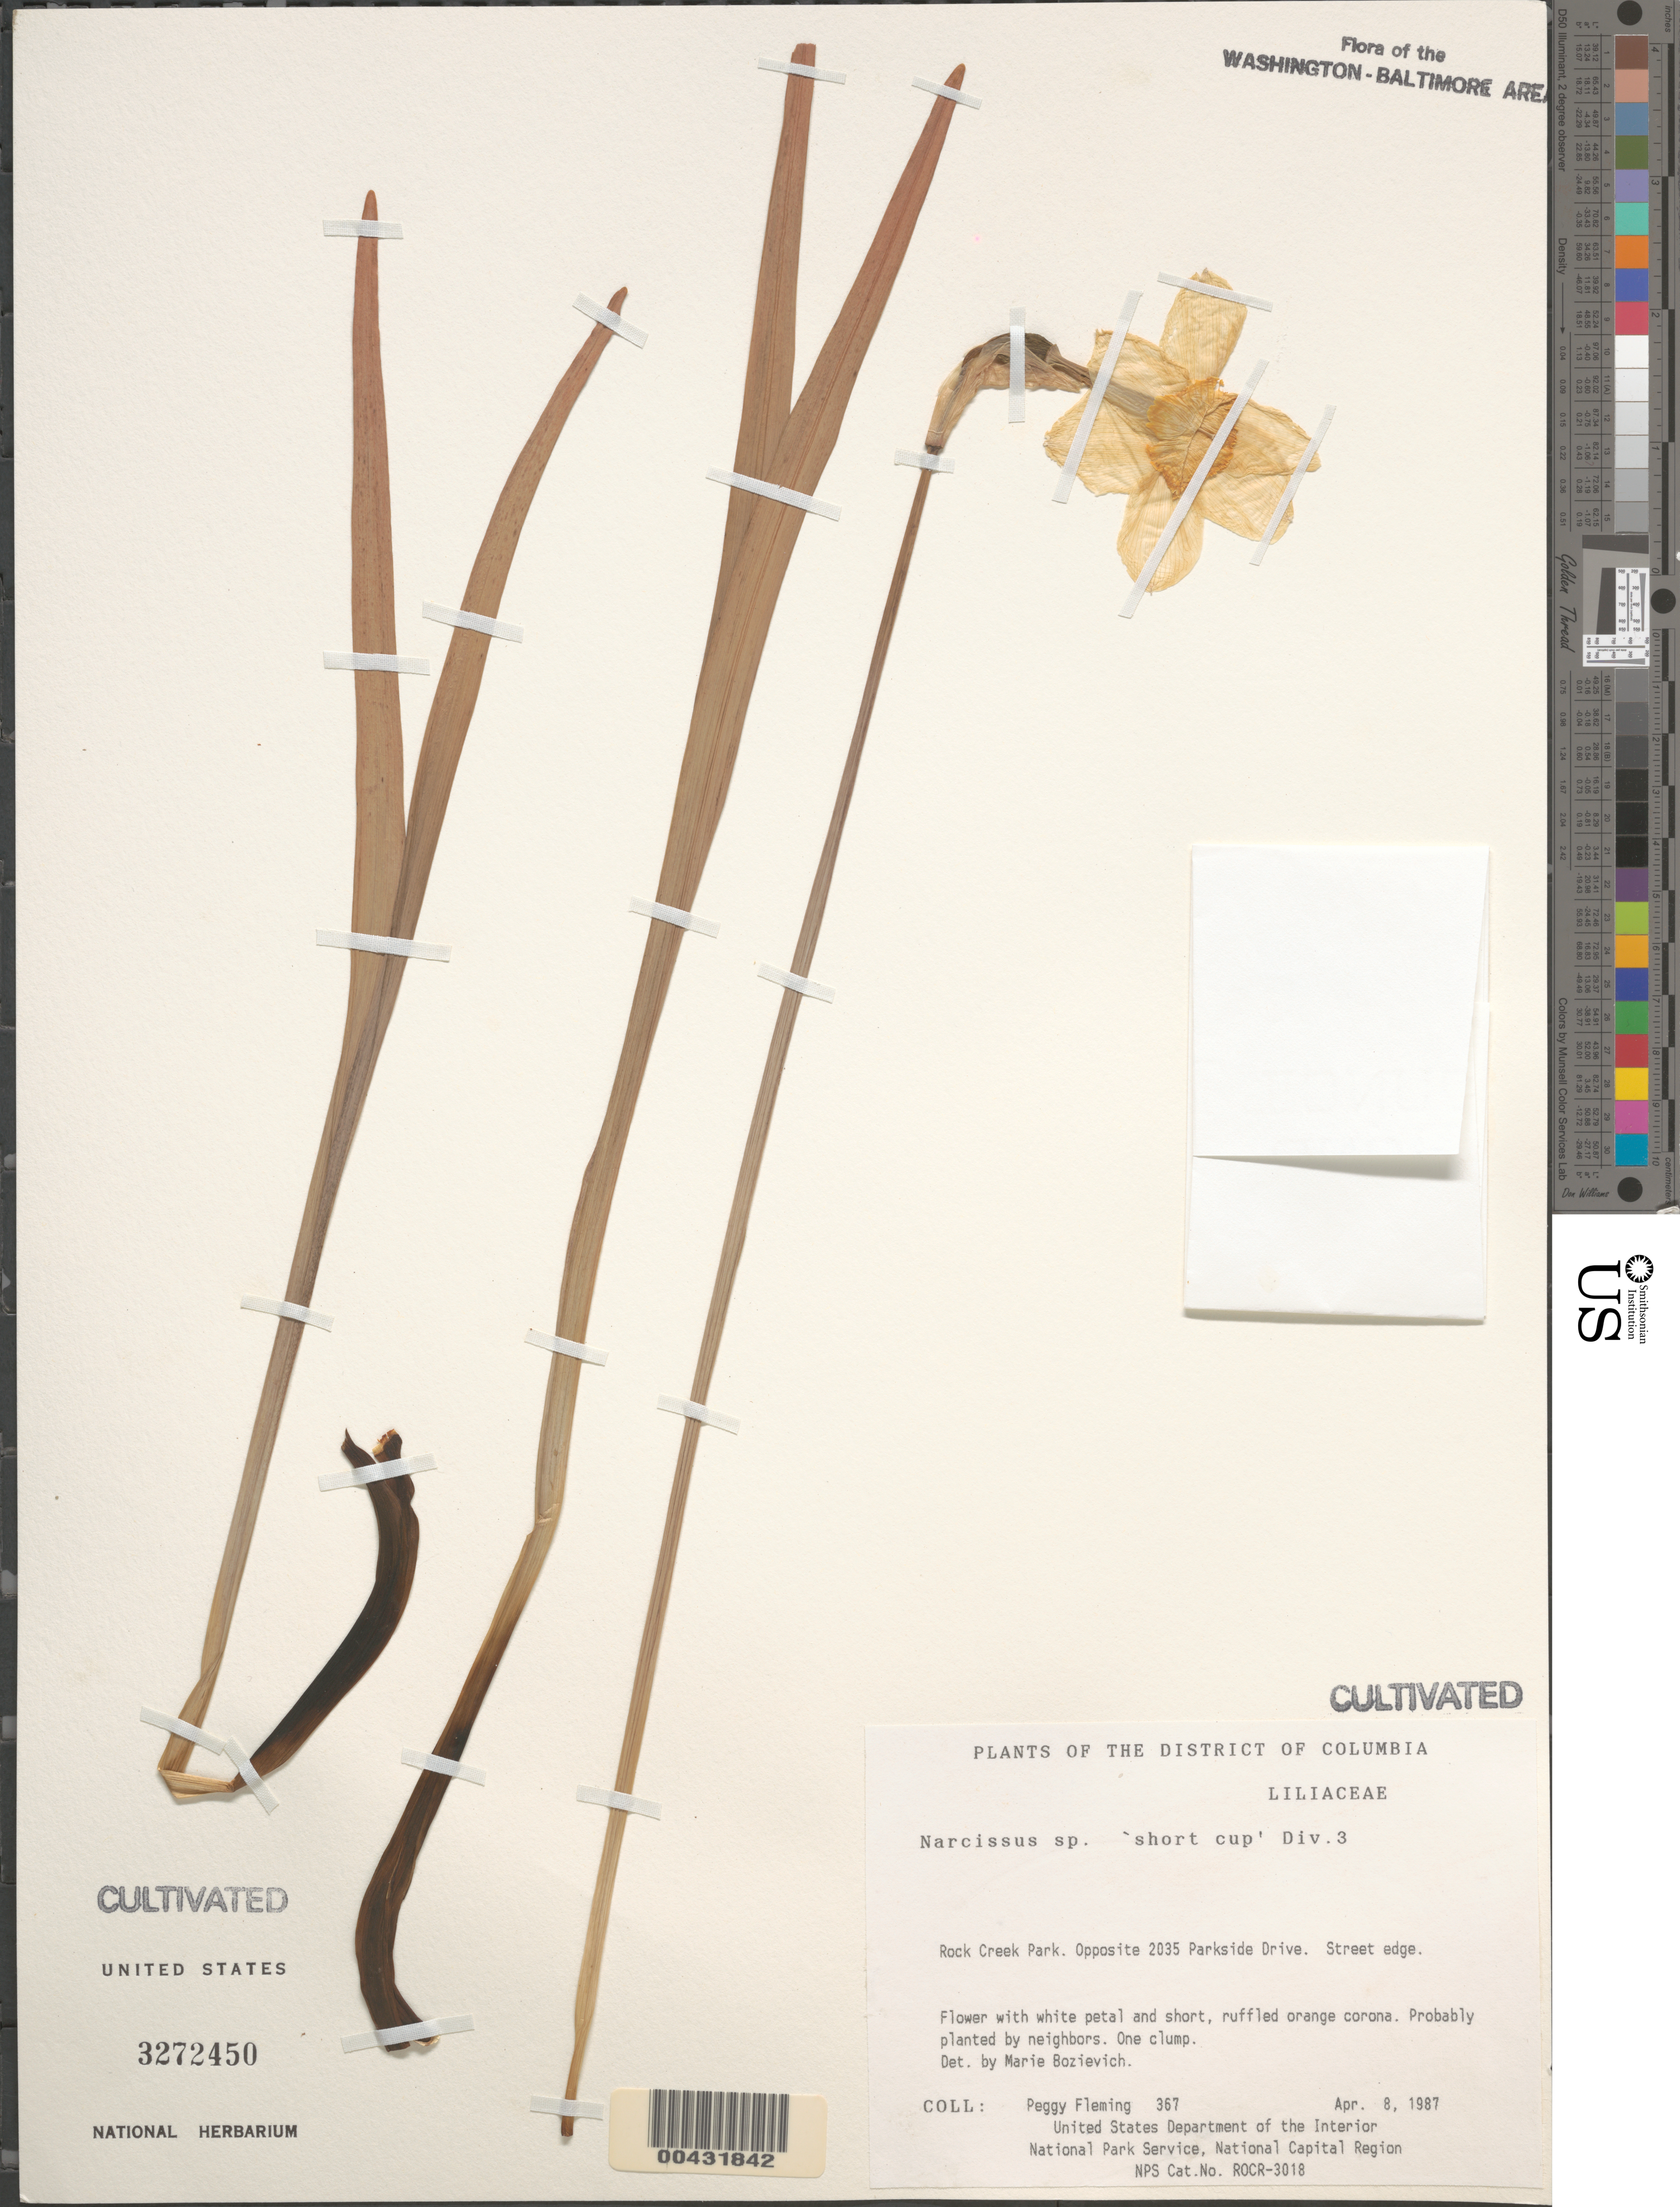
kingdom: Plantae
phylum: Tracheophyta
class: Liliopsida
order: Asparagales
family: Amaryllidaceae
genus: Narcissus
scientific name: Narcissus sp.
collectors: P. Fleming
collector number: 367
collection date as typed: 08 Apr 1987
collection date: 1987-04-08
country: United States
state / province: District of Columbia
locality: Rock Creek Park, opposite 2035 Parkside Drive Rock Creek Park & vicinity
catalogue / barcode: US 3272450